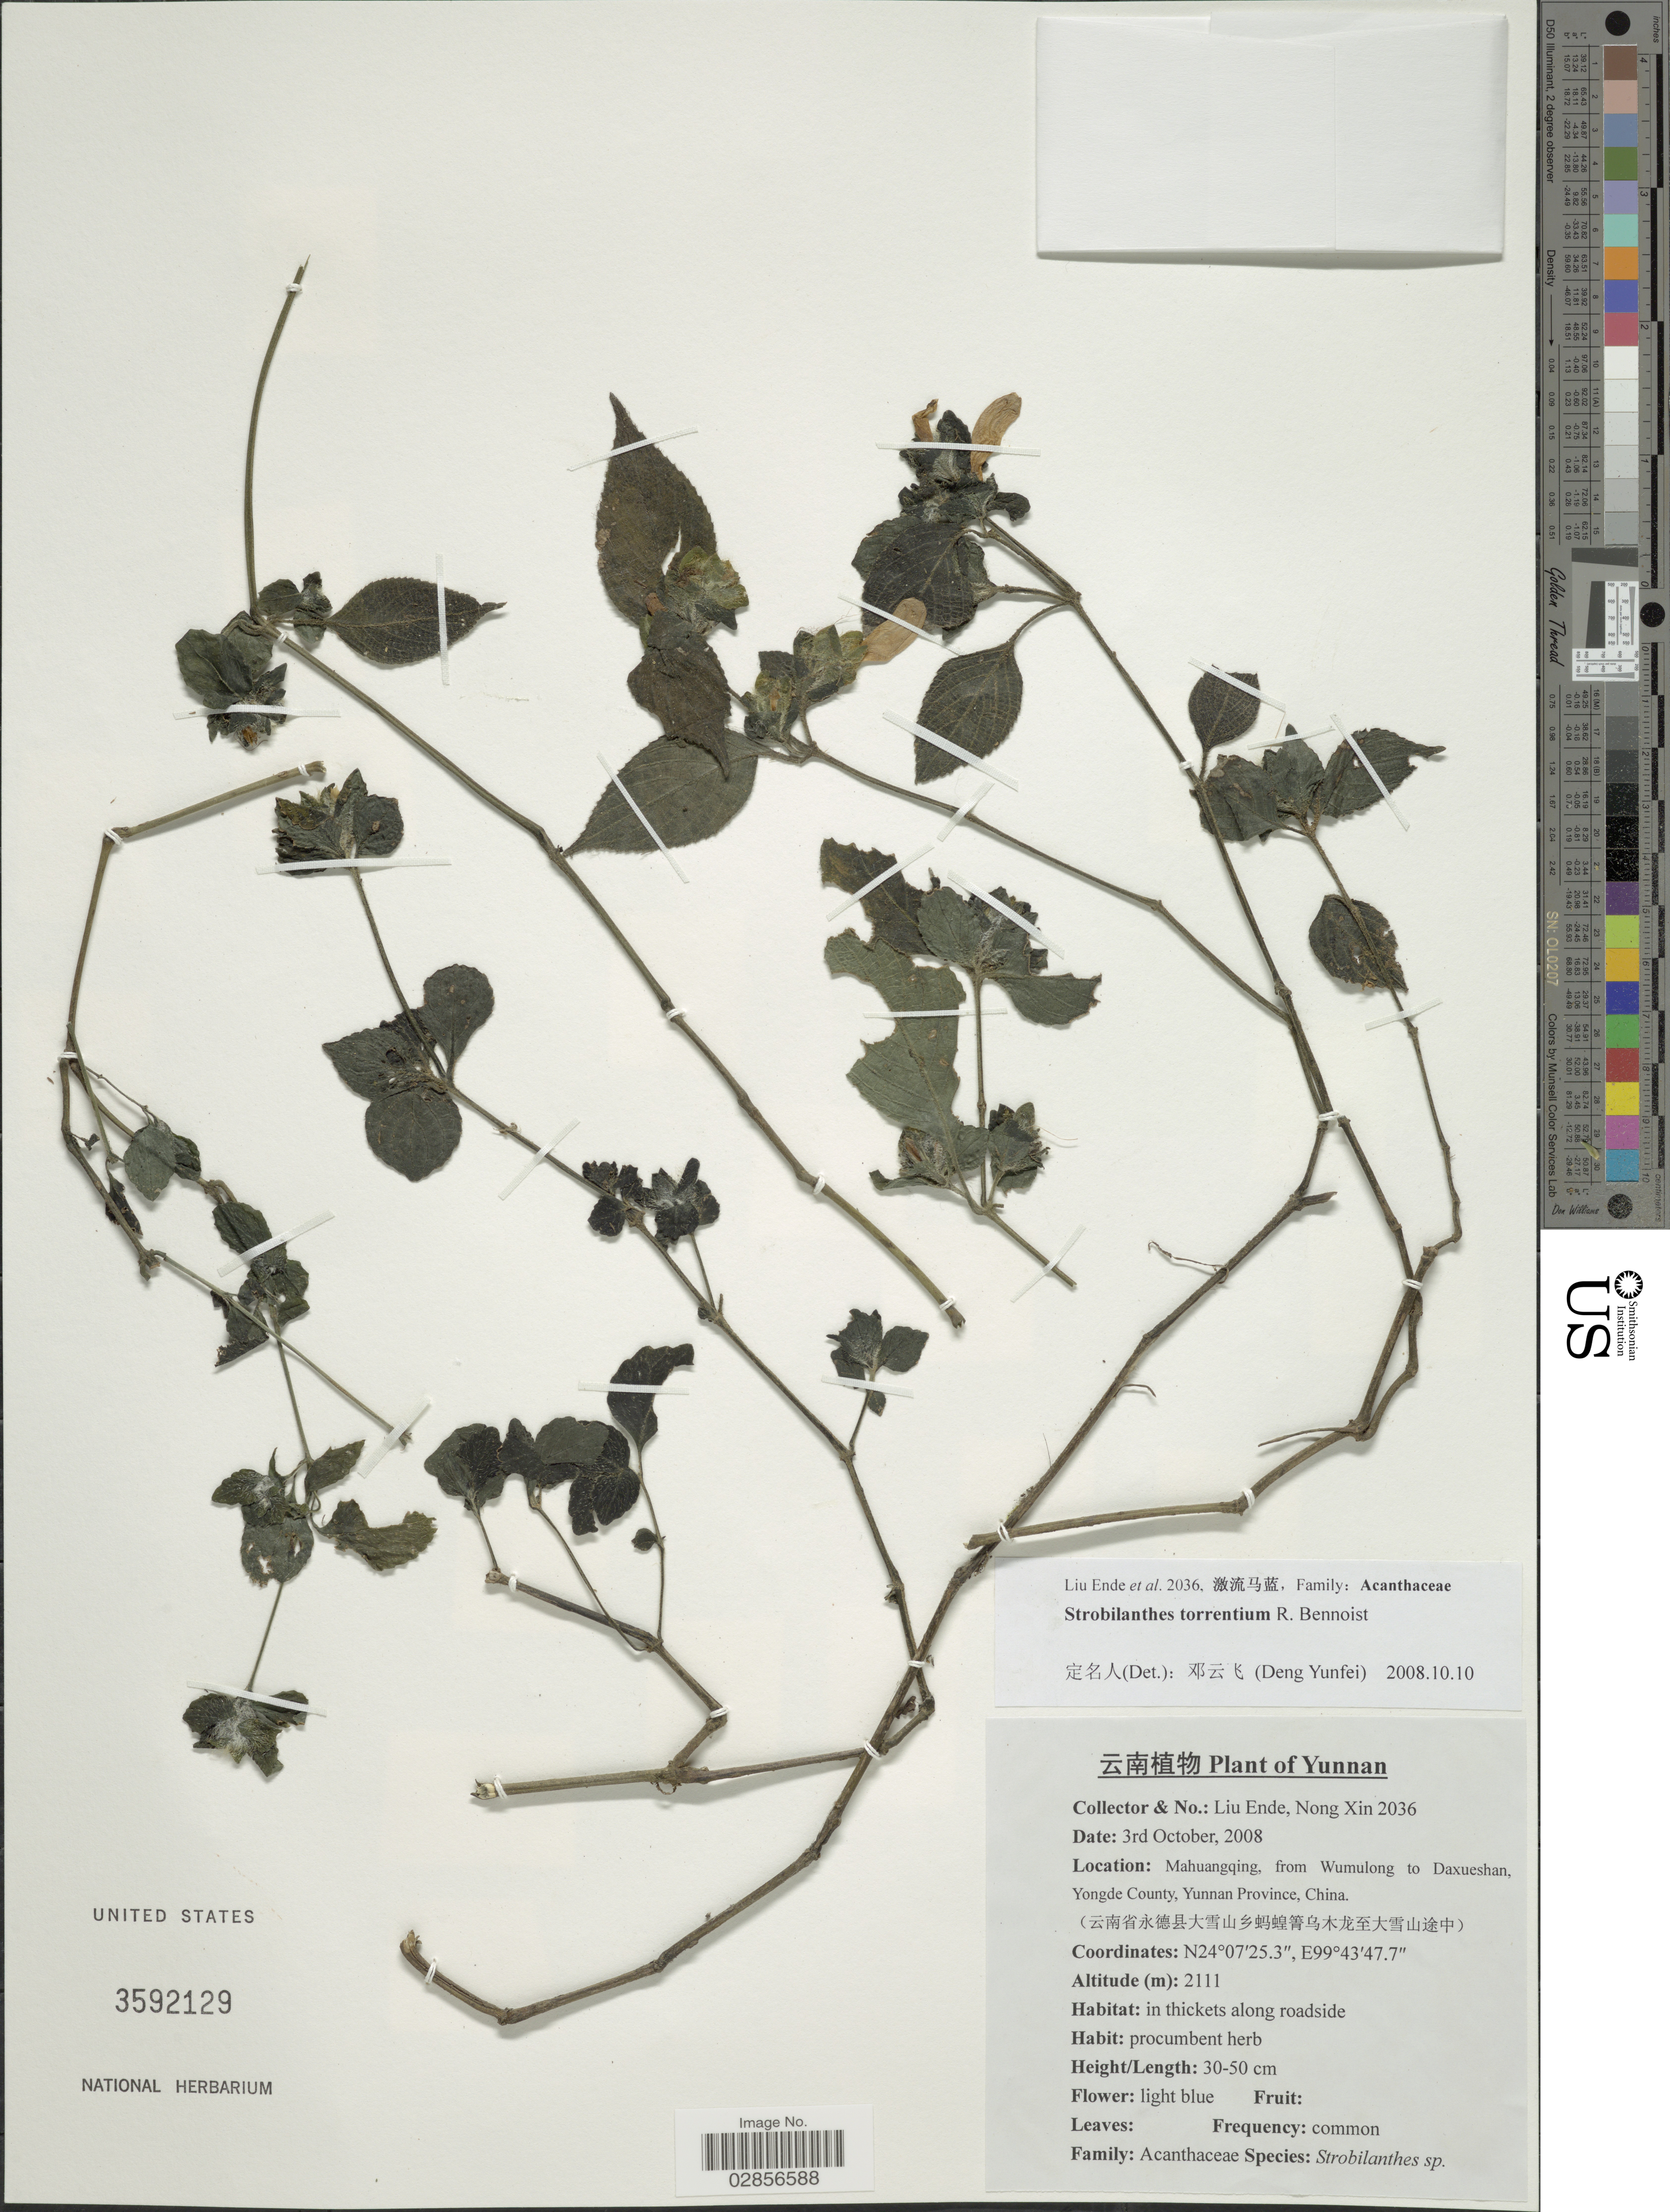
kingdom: Plantae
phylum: Tracheophyta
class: Magnoliopsida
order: Lamiales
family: Acanthaceae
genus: Strobilanthes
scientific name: Strobilanthes torrentium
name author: Benoist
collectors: E. Liu & N. Xin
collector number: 2036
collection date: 2008-10-03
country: China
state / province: Yunnan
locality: Mahuangqing, from Wumulong to Daxueshan, Yongde County, Yunnan Province.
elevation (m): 2111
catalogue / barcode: US 3592129